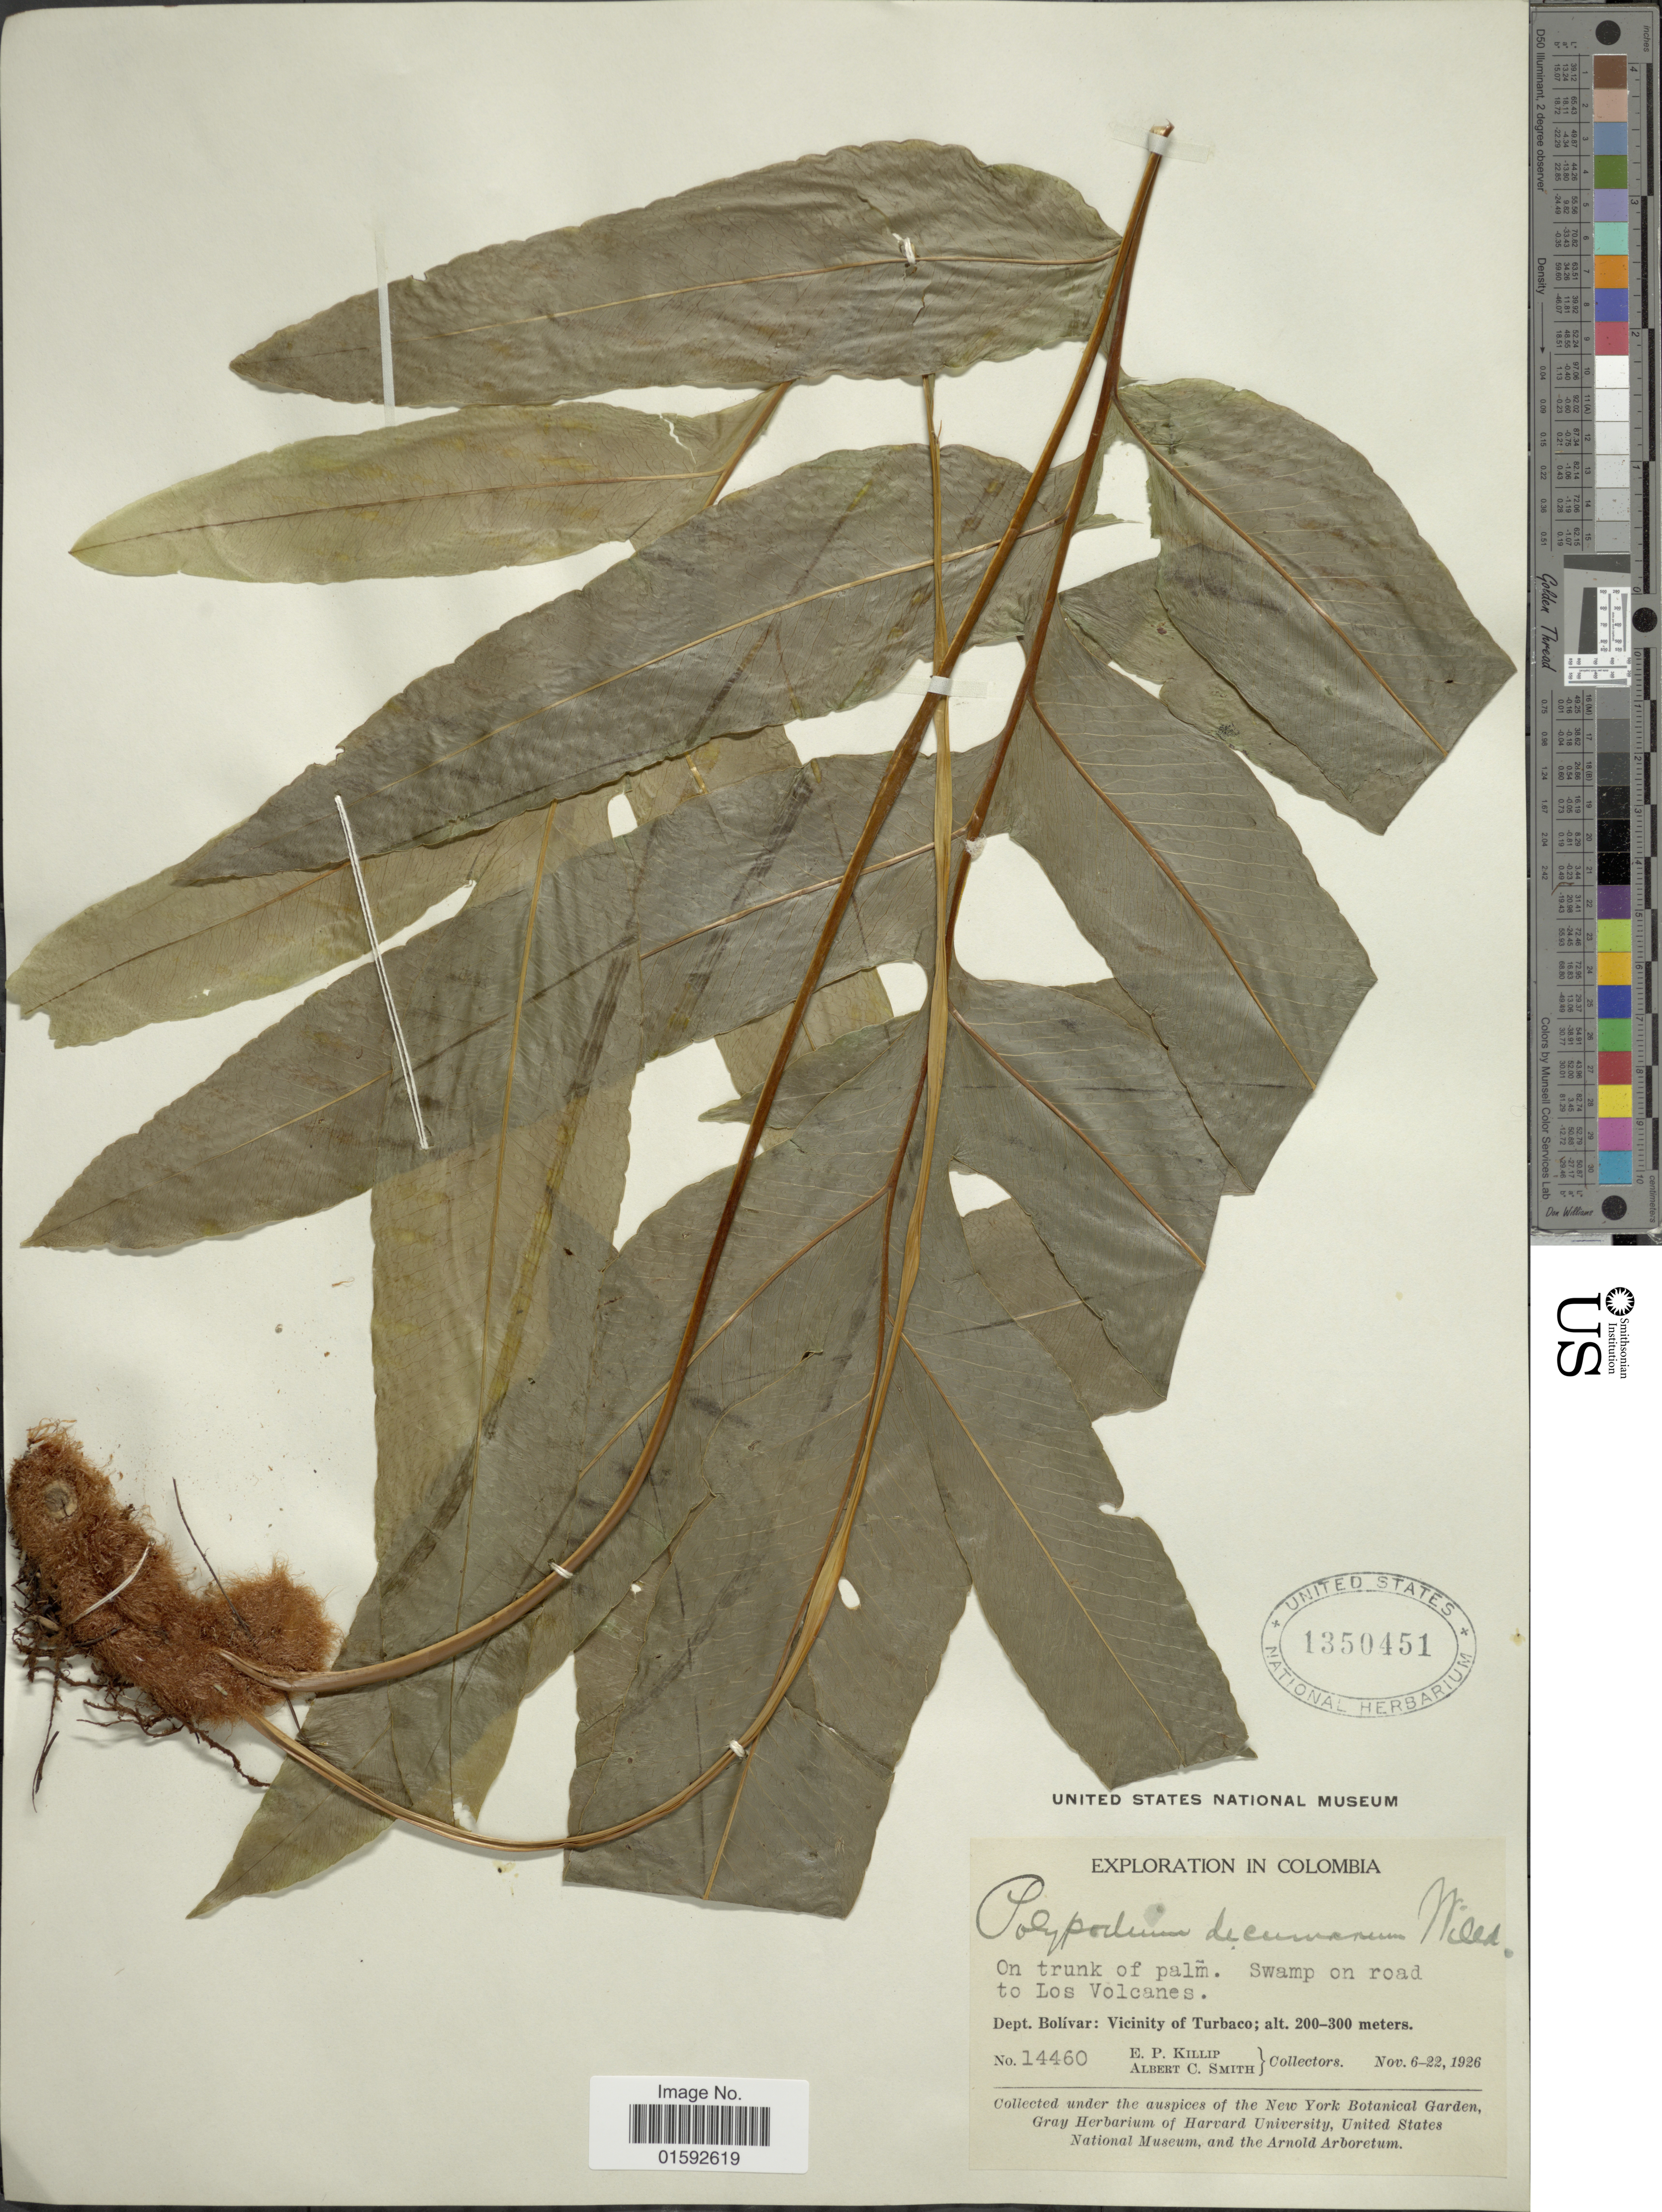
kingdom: Plantae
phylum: Tracheophyta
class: Polypodiopsida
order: Polypodiales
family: Polypodiaceae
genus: Phlebodium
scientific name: Phlebodium decumanum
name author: (Willd.) J. Sm.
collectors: E. P. Killip & A. C. Smith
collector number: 14460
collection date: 1926-11-06/1926-11-22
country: Colombia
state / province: Bolívar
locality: Colombia, Dept. Bolívar: Vicinity of Turbaco.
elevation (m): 200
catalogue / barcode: US 1350451